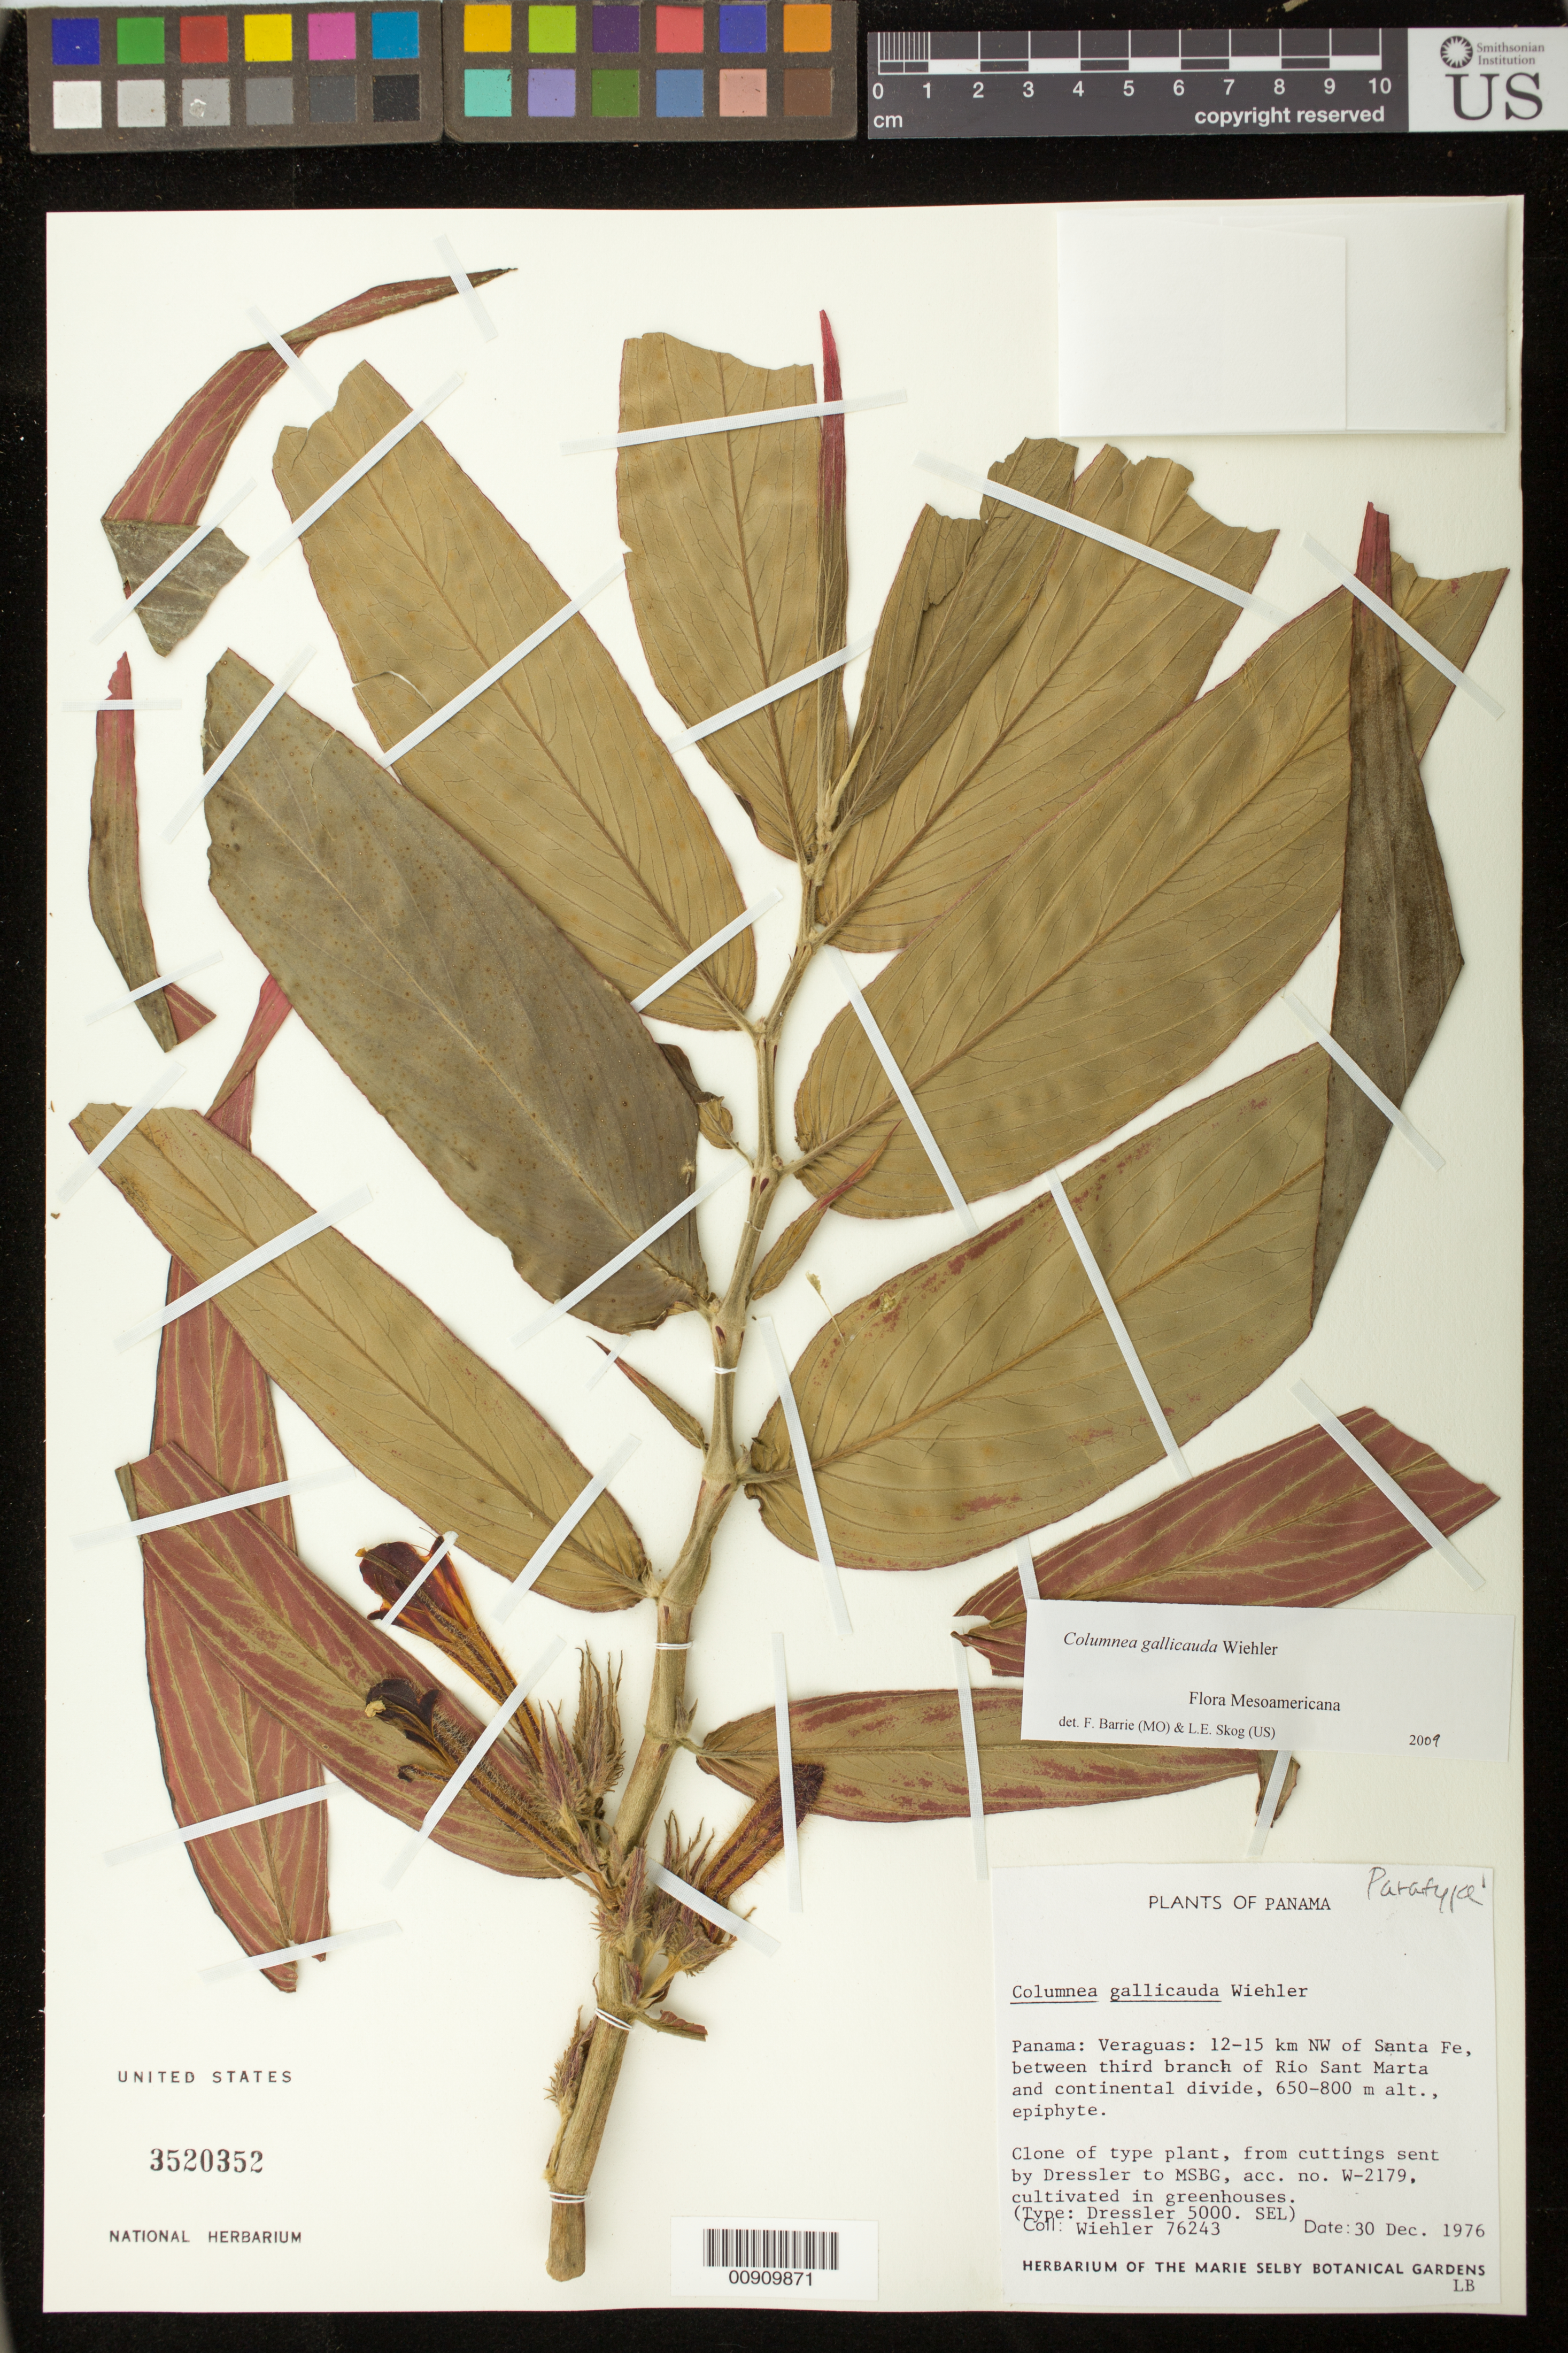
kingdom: Plantae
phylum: Tracheophyta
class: Magnoliopsida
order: Lamiales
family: Gesneriaceae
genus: Columnea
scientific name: Columnea gallicauda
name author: Wiehler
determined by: Clark, J. L., (SEL), The Marie Selby Botanical Garden (UNITED STATES)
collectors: H. J. Wiehler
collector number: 76243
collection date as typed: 30 Dec 1976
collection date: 1976-12-30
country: Panama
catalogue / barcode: US 3520352